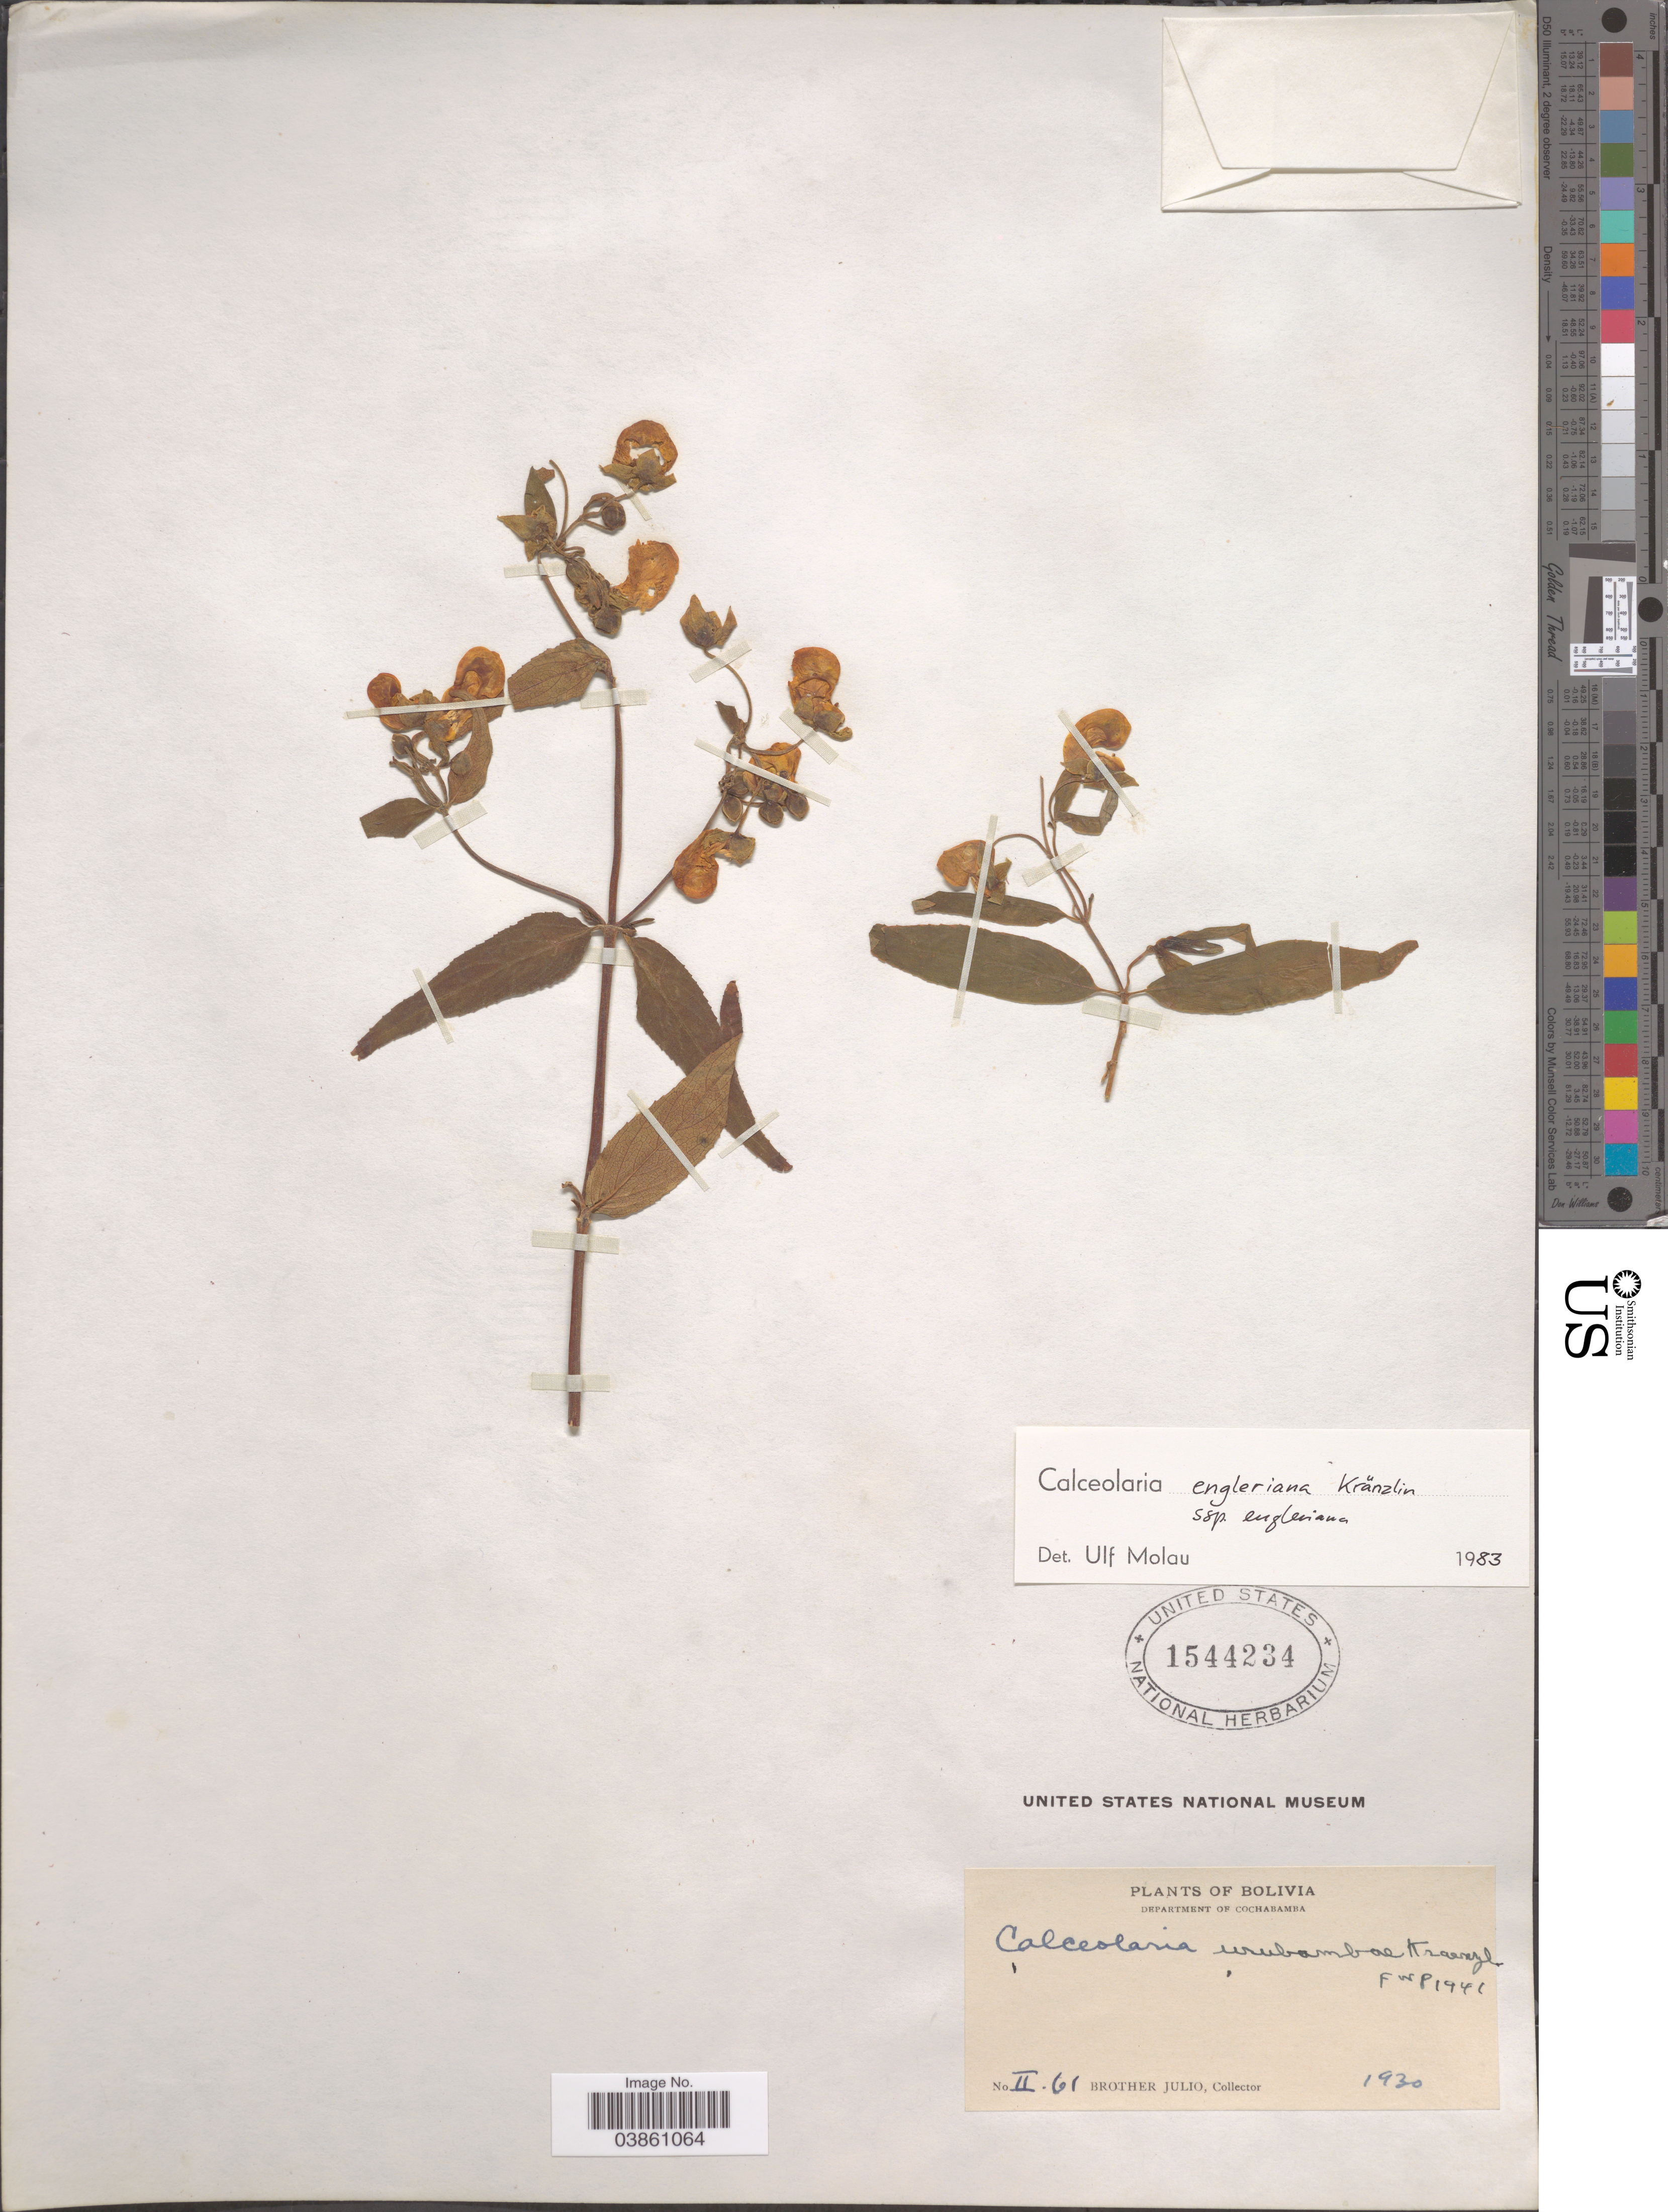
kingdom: Plantae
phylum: Tracheophyta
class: Magnoliopsida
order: Lamiales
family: Calceolariaceae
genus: Calceolaria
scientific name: Calceolaria engleriana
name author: Kraenzl.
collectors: Bro. Julio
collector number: II 61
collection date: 1930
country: Bolivia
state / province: Cochabamba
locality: Department of Cochabamba.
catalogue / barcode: US 1544234